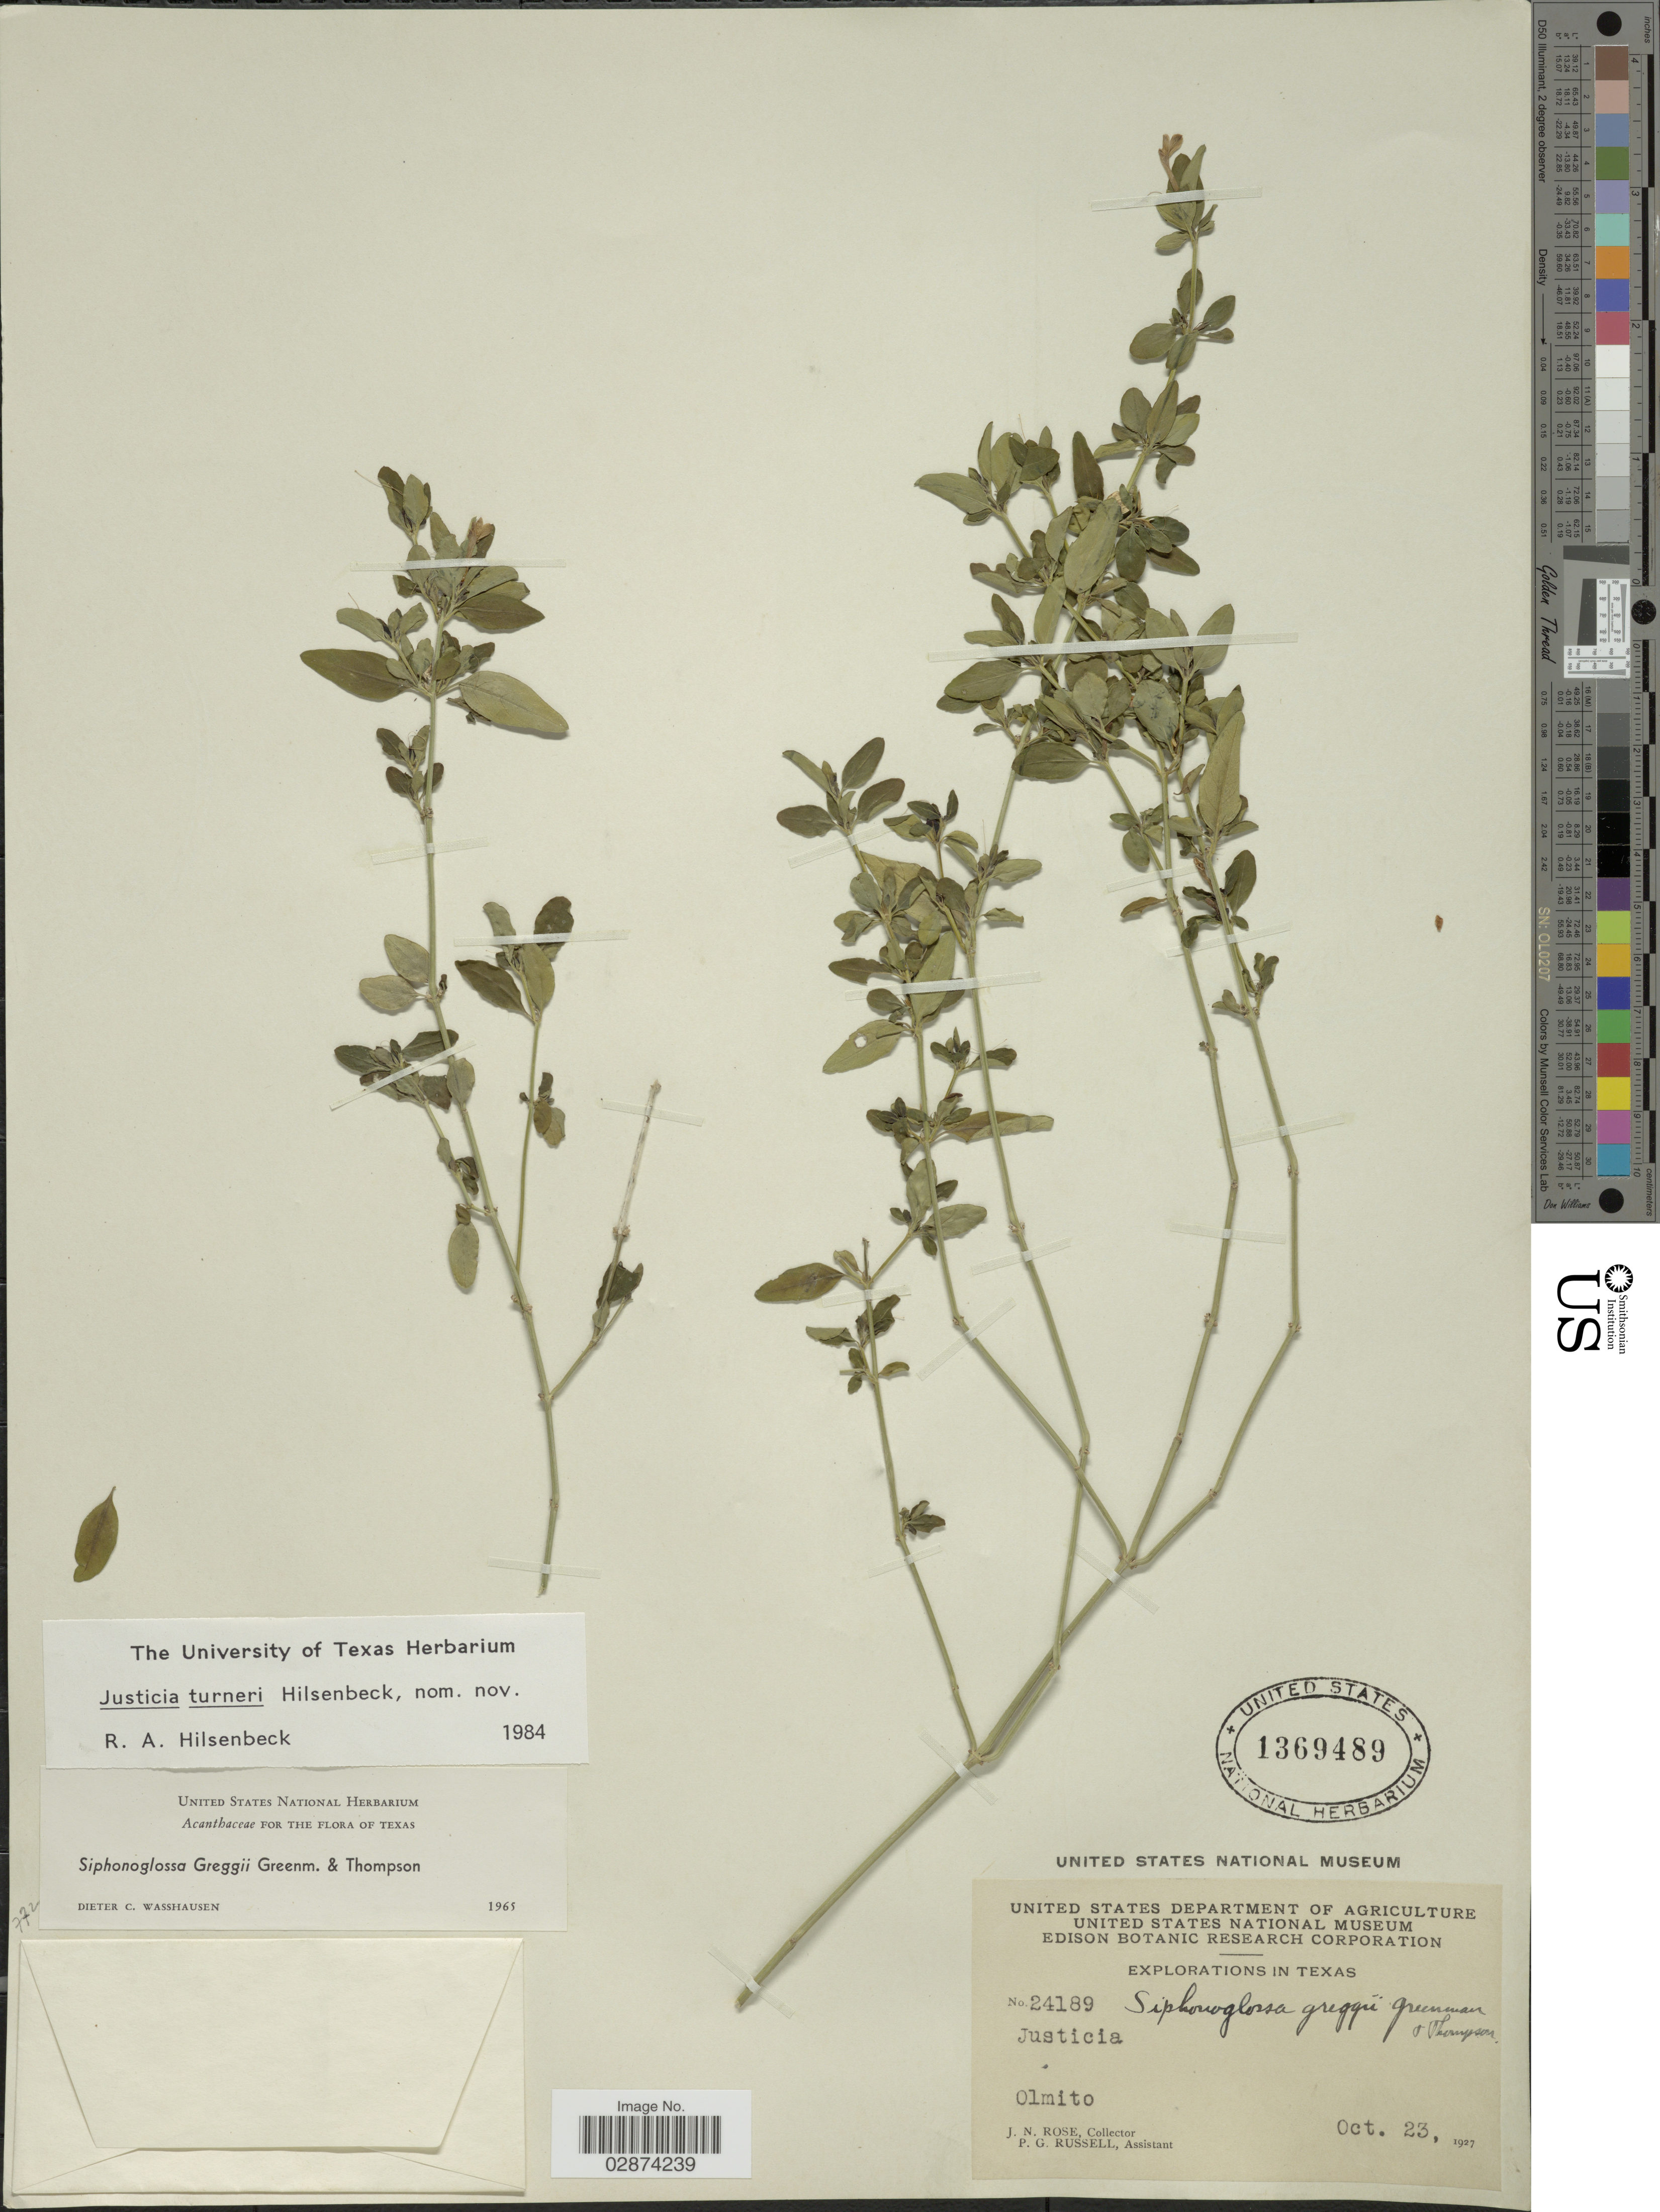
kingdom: Plantae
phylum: Tracheophyta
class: Magnoliopsida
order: Lamiales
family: Acanthaceae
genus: Justicia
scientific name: Justicia turneri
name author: Hilsenb.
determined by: Fisher, Amanda, (LOB), California State University, Long Beach (UNITED STATES)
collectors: J. N. Rose & P. G. Russell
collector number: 24189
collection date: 1927-10-23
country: United States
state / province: Texas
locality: Olmito.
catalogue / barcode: US 1369489